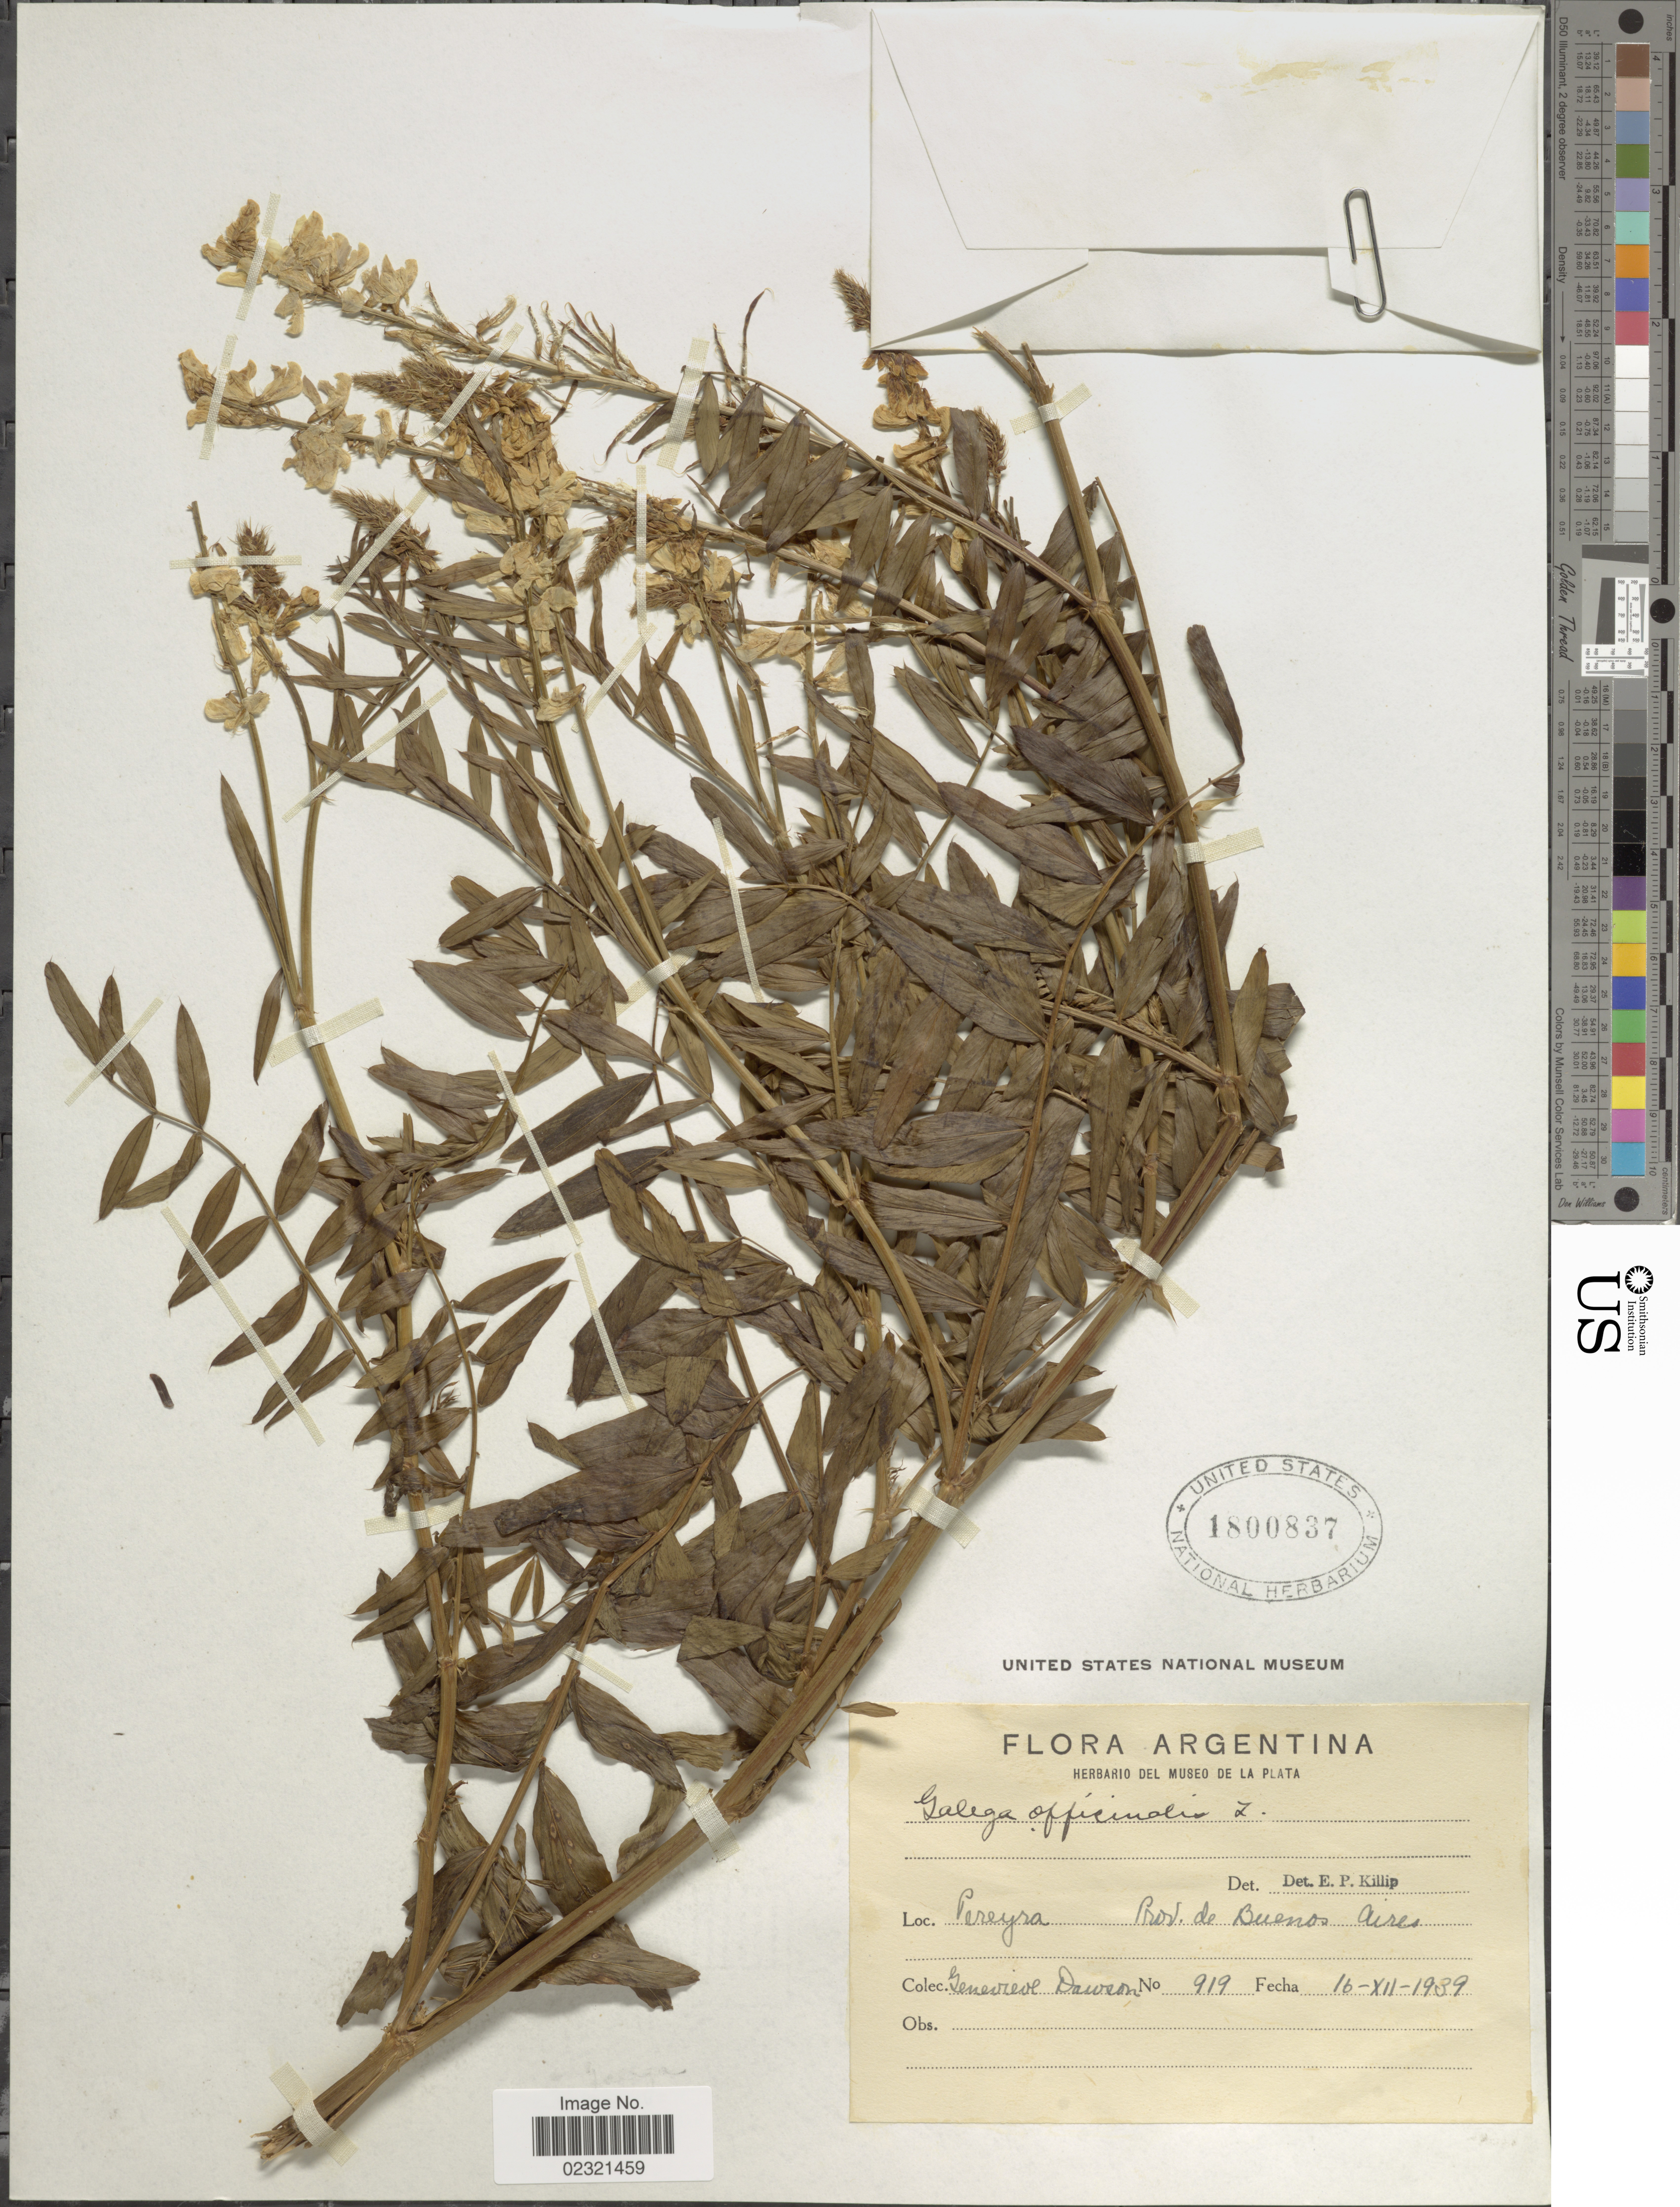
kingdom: Plantae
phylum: Tracheophyta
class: Magnoliopsida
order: Fabales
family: Fabaceae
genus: Galega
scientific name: Galega officinalis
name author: L.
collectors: G. Dawson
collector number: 919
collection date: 1939-12-16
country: Argentina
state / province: Buenos Aires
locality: Pereyra.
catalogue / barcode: US 1800837